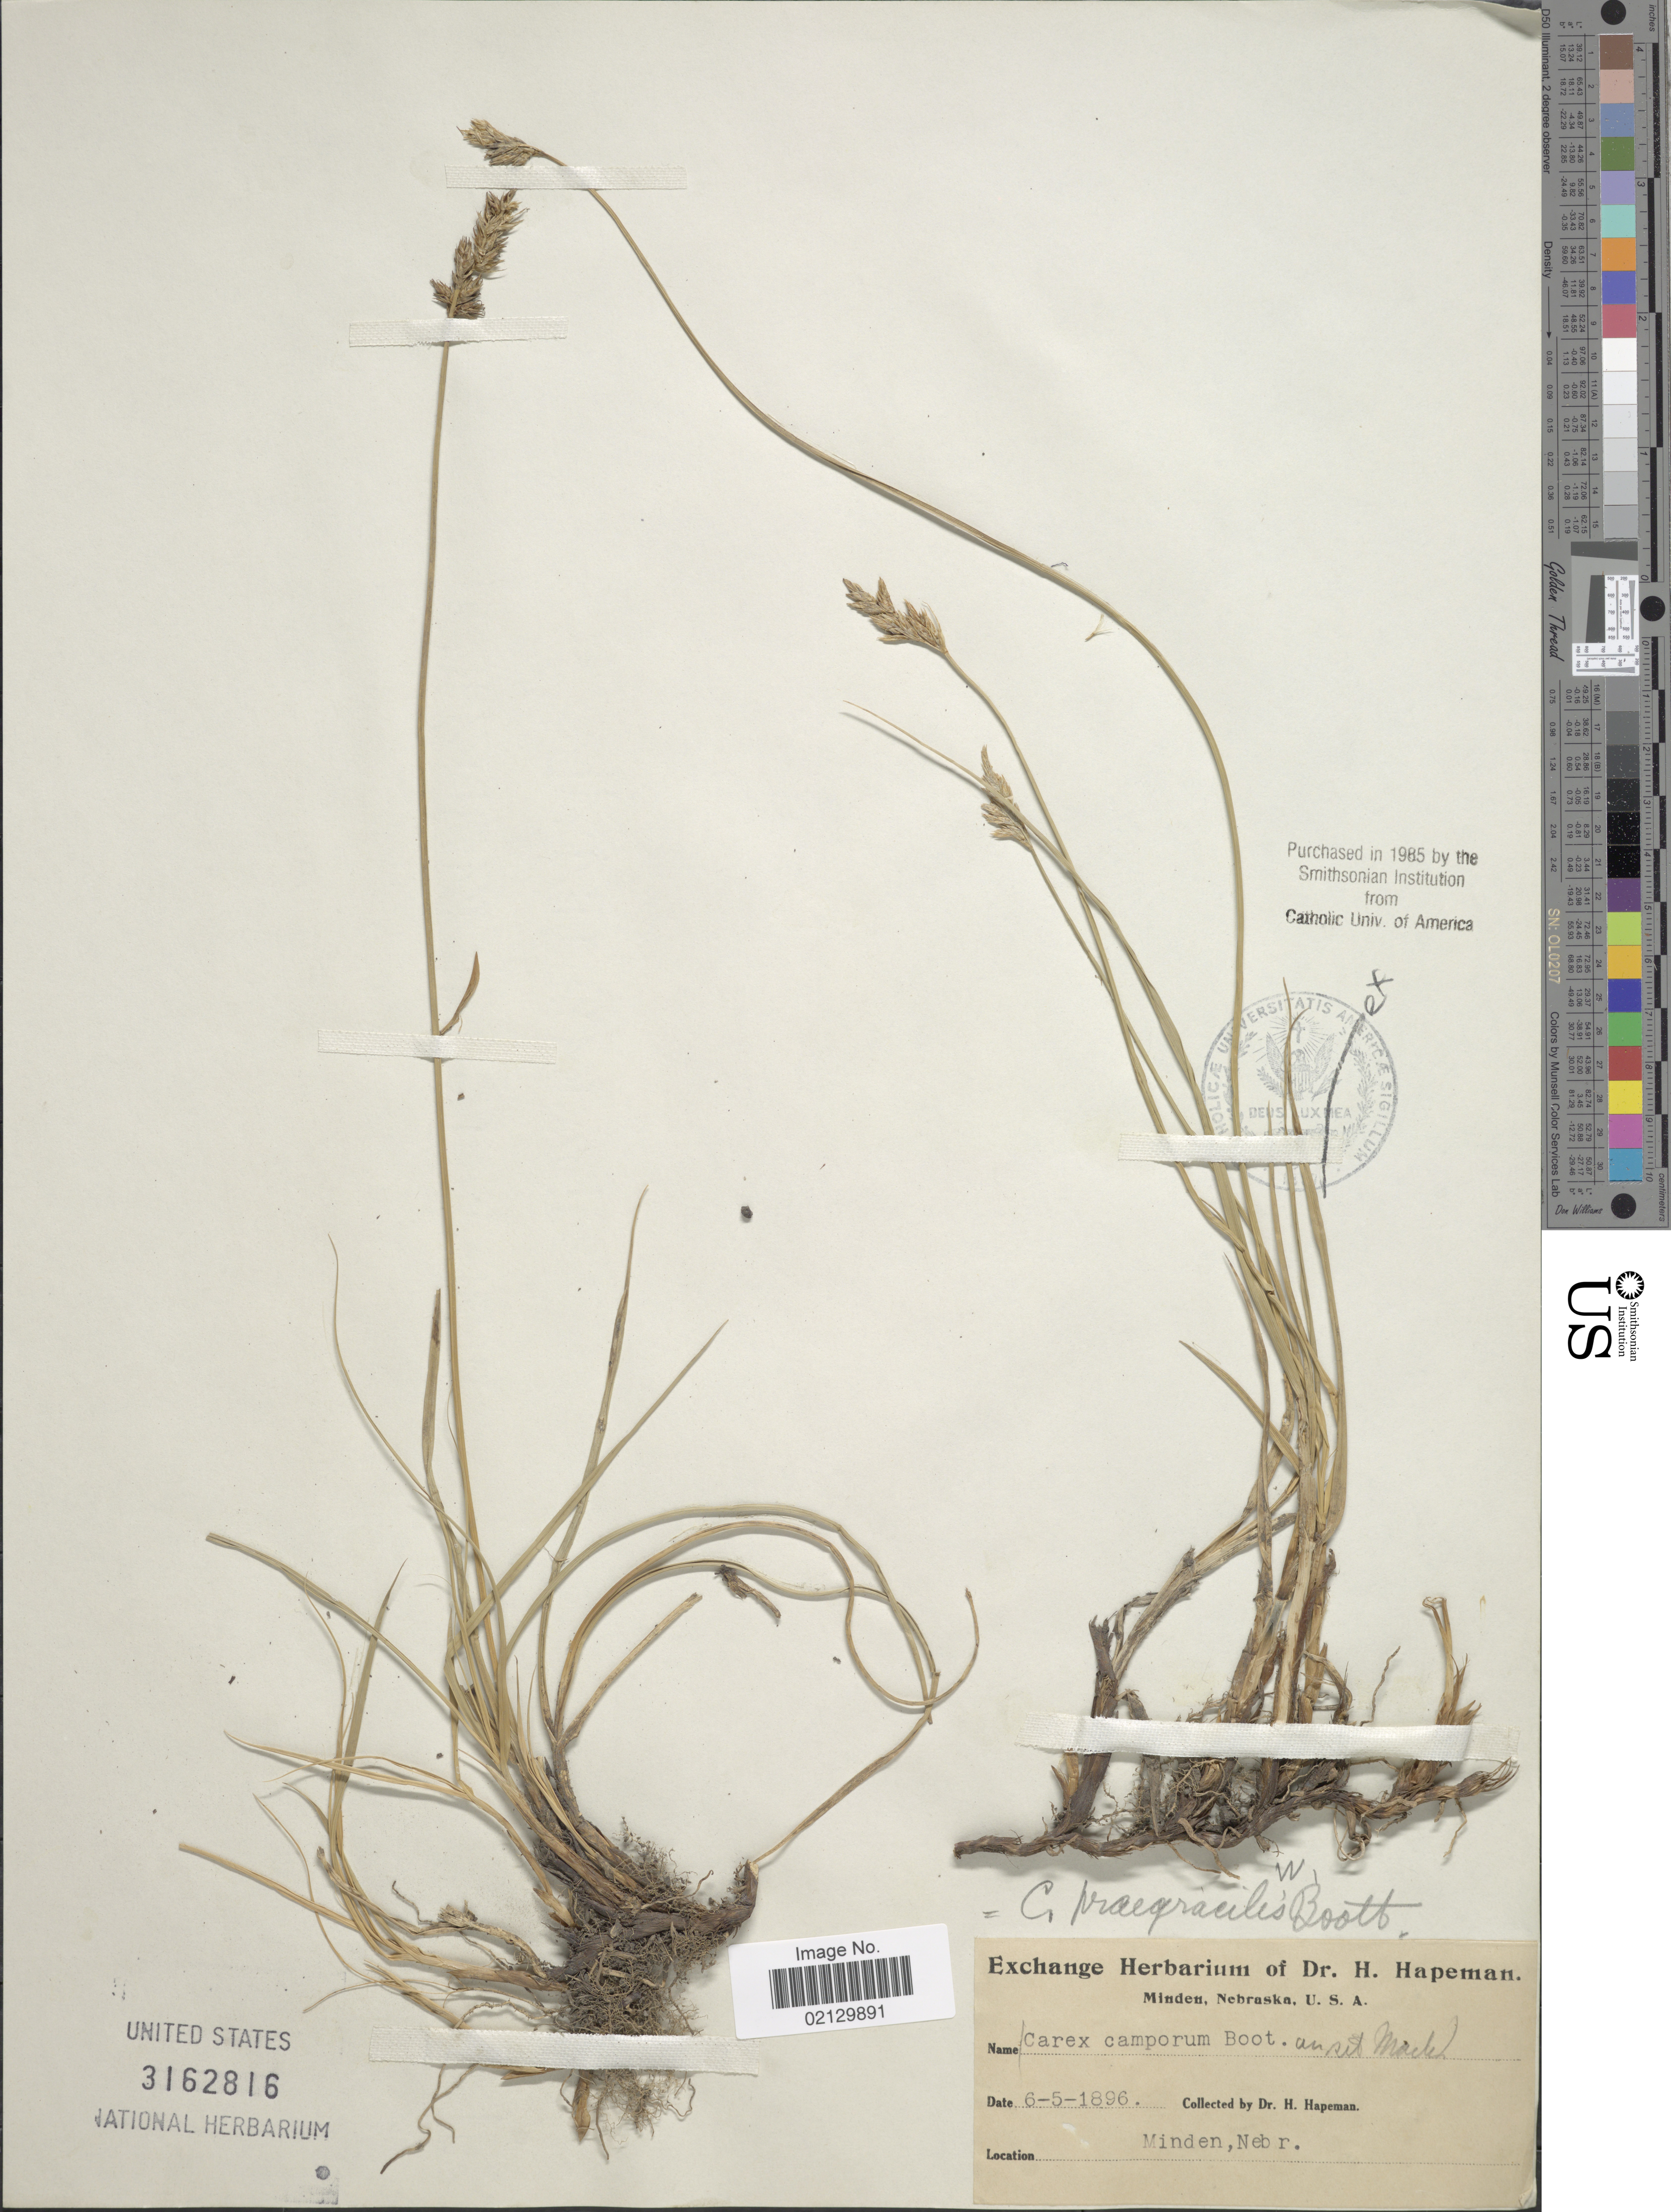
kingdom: Plantae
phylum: Tracheophyta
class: Liliopsida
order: Poales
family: Cyperaceae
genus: Carex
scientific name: Carex praegracilis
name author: W. Boott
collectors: H. Hapeman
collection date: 1896-06-05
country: United States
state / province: Nebraska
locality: Minden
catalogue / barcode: US 3162816